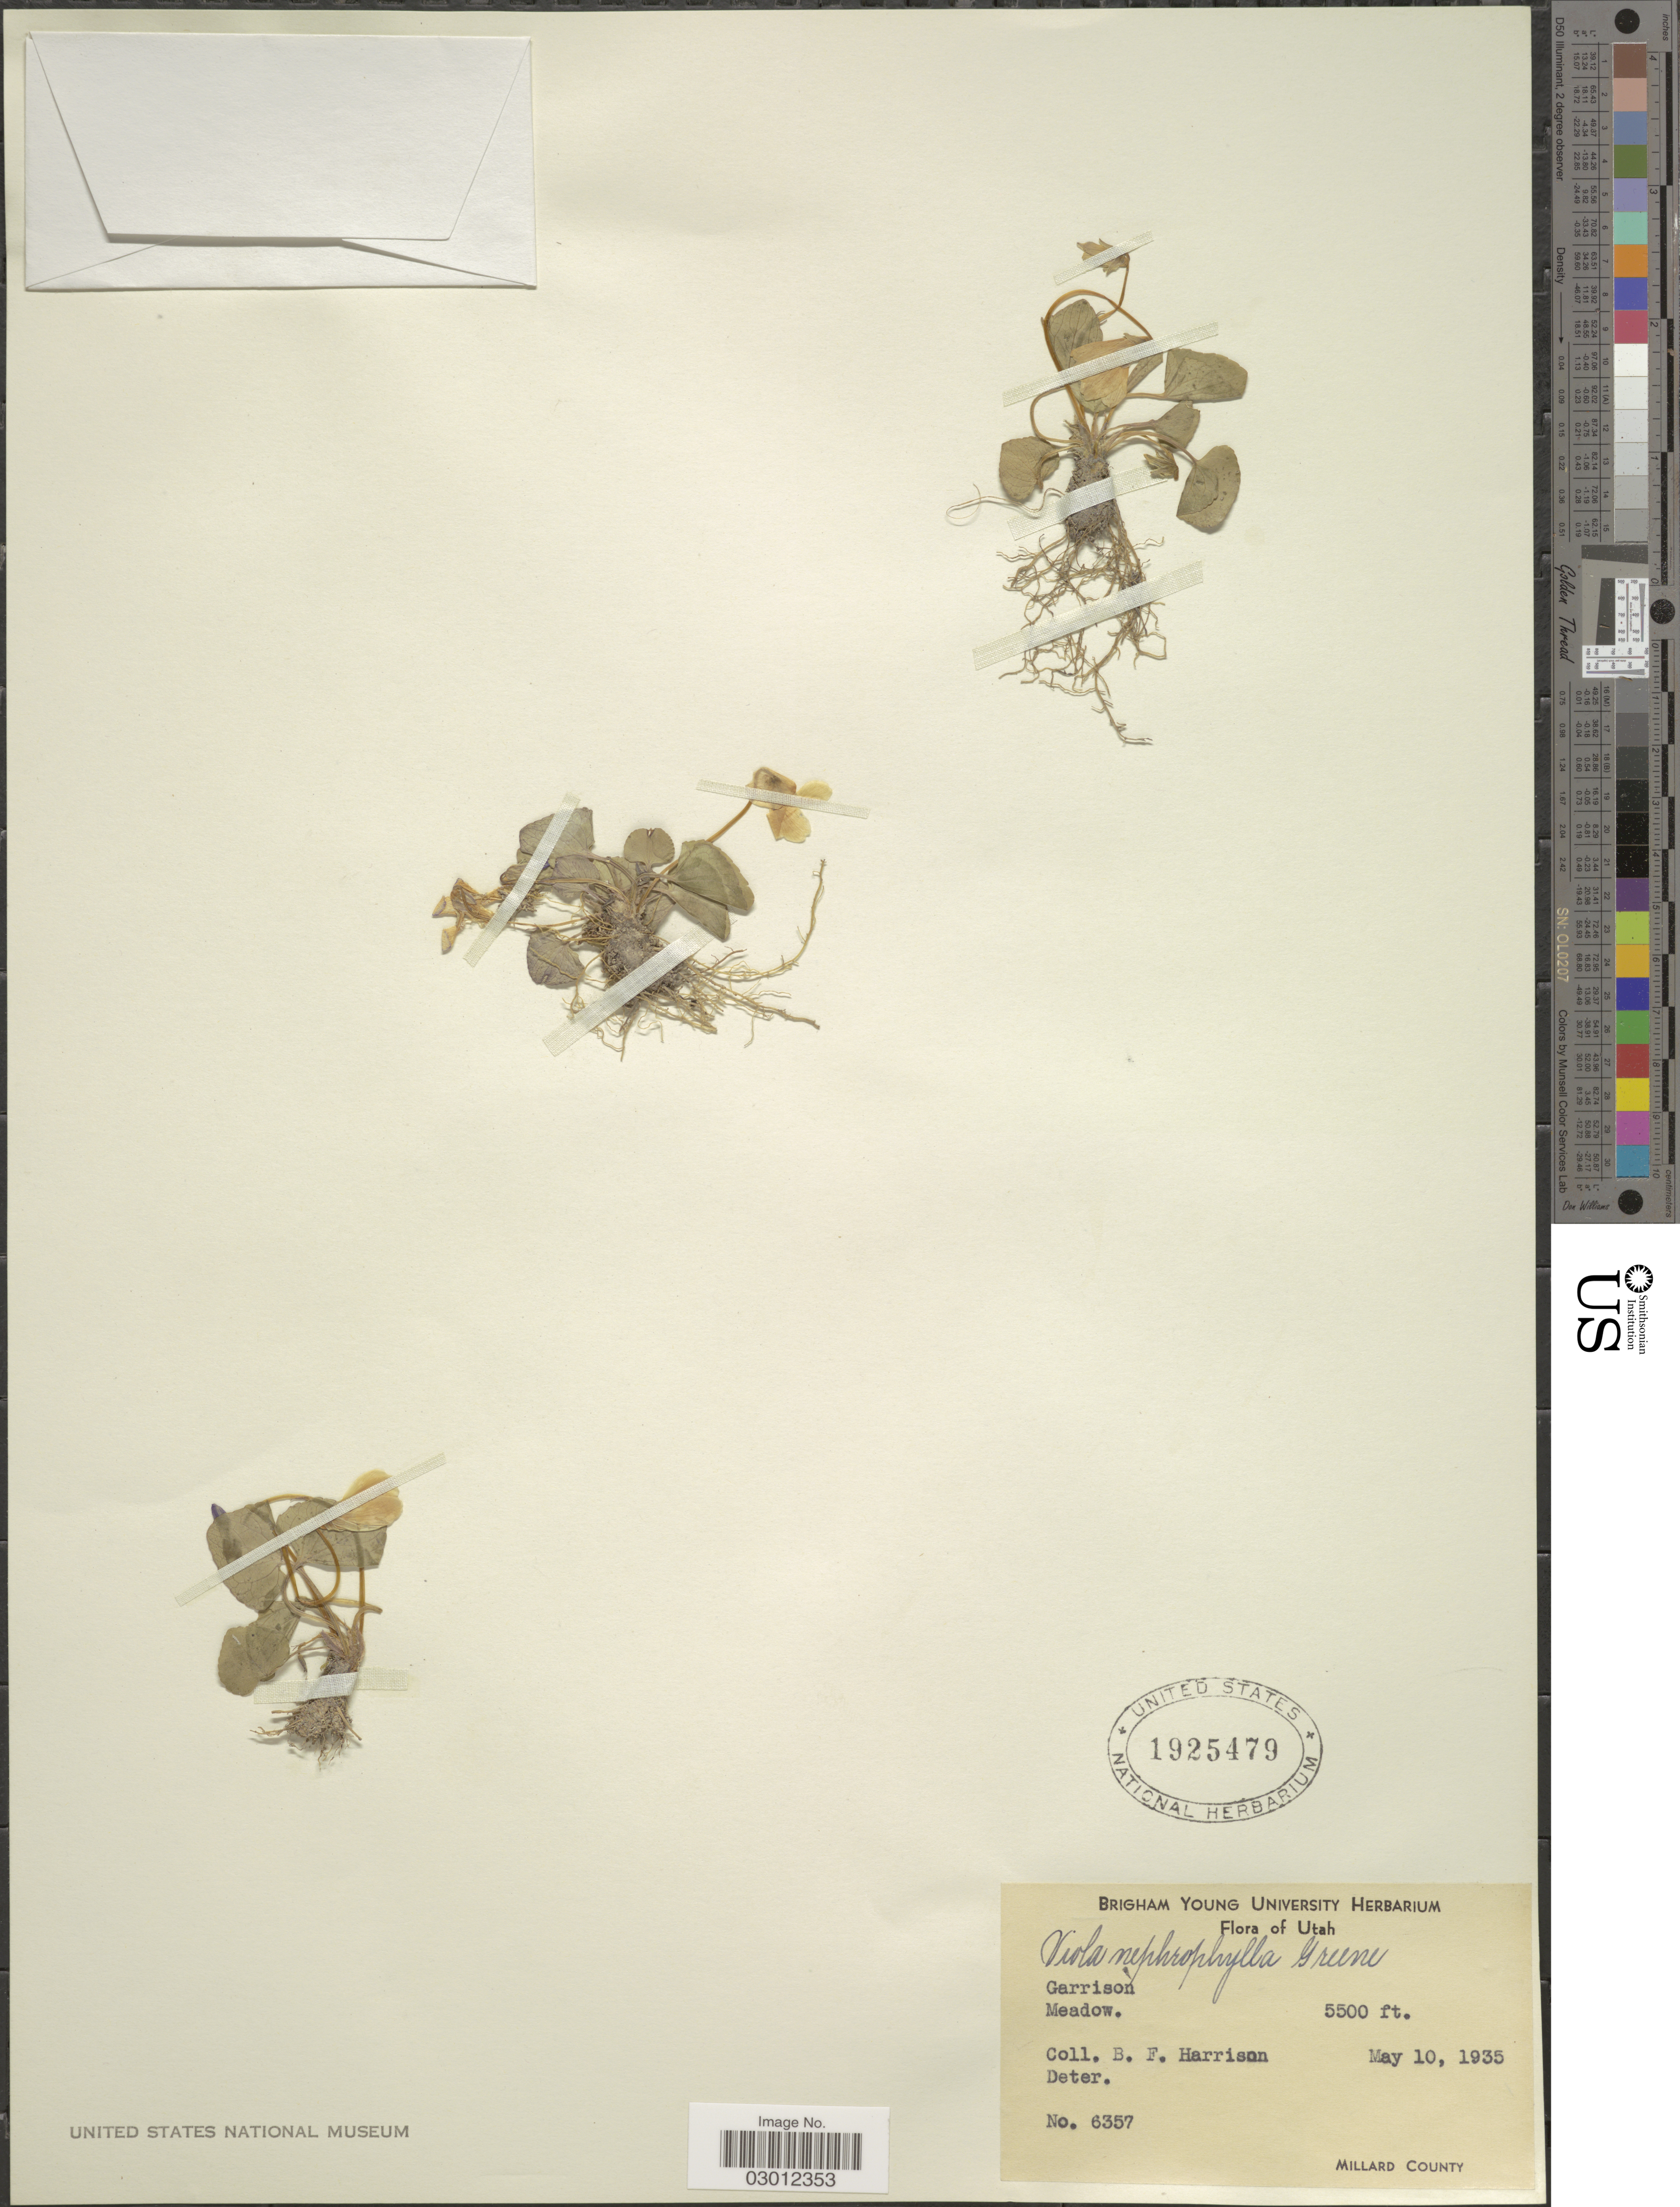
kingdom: Plantae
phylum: Tracheophyta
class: Magnoliopsida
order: Malpighiales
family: Violaceae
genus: Viola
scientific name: Viola nephrophylla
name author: Greene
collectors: B. F. Harrison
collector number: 6357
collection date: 1935-05-10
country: United States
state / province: Utah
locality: Garrison. Meadow. Millard County.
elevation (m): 1676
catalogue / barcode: US 1925479